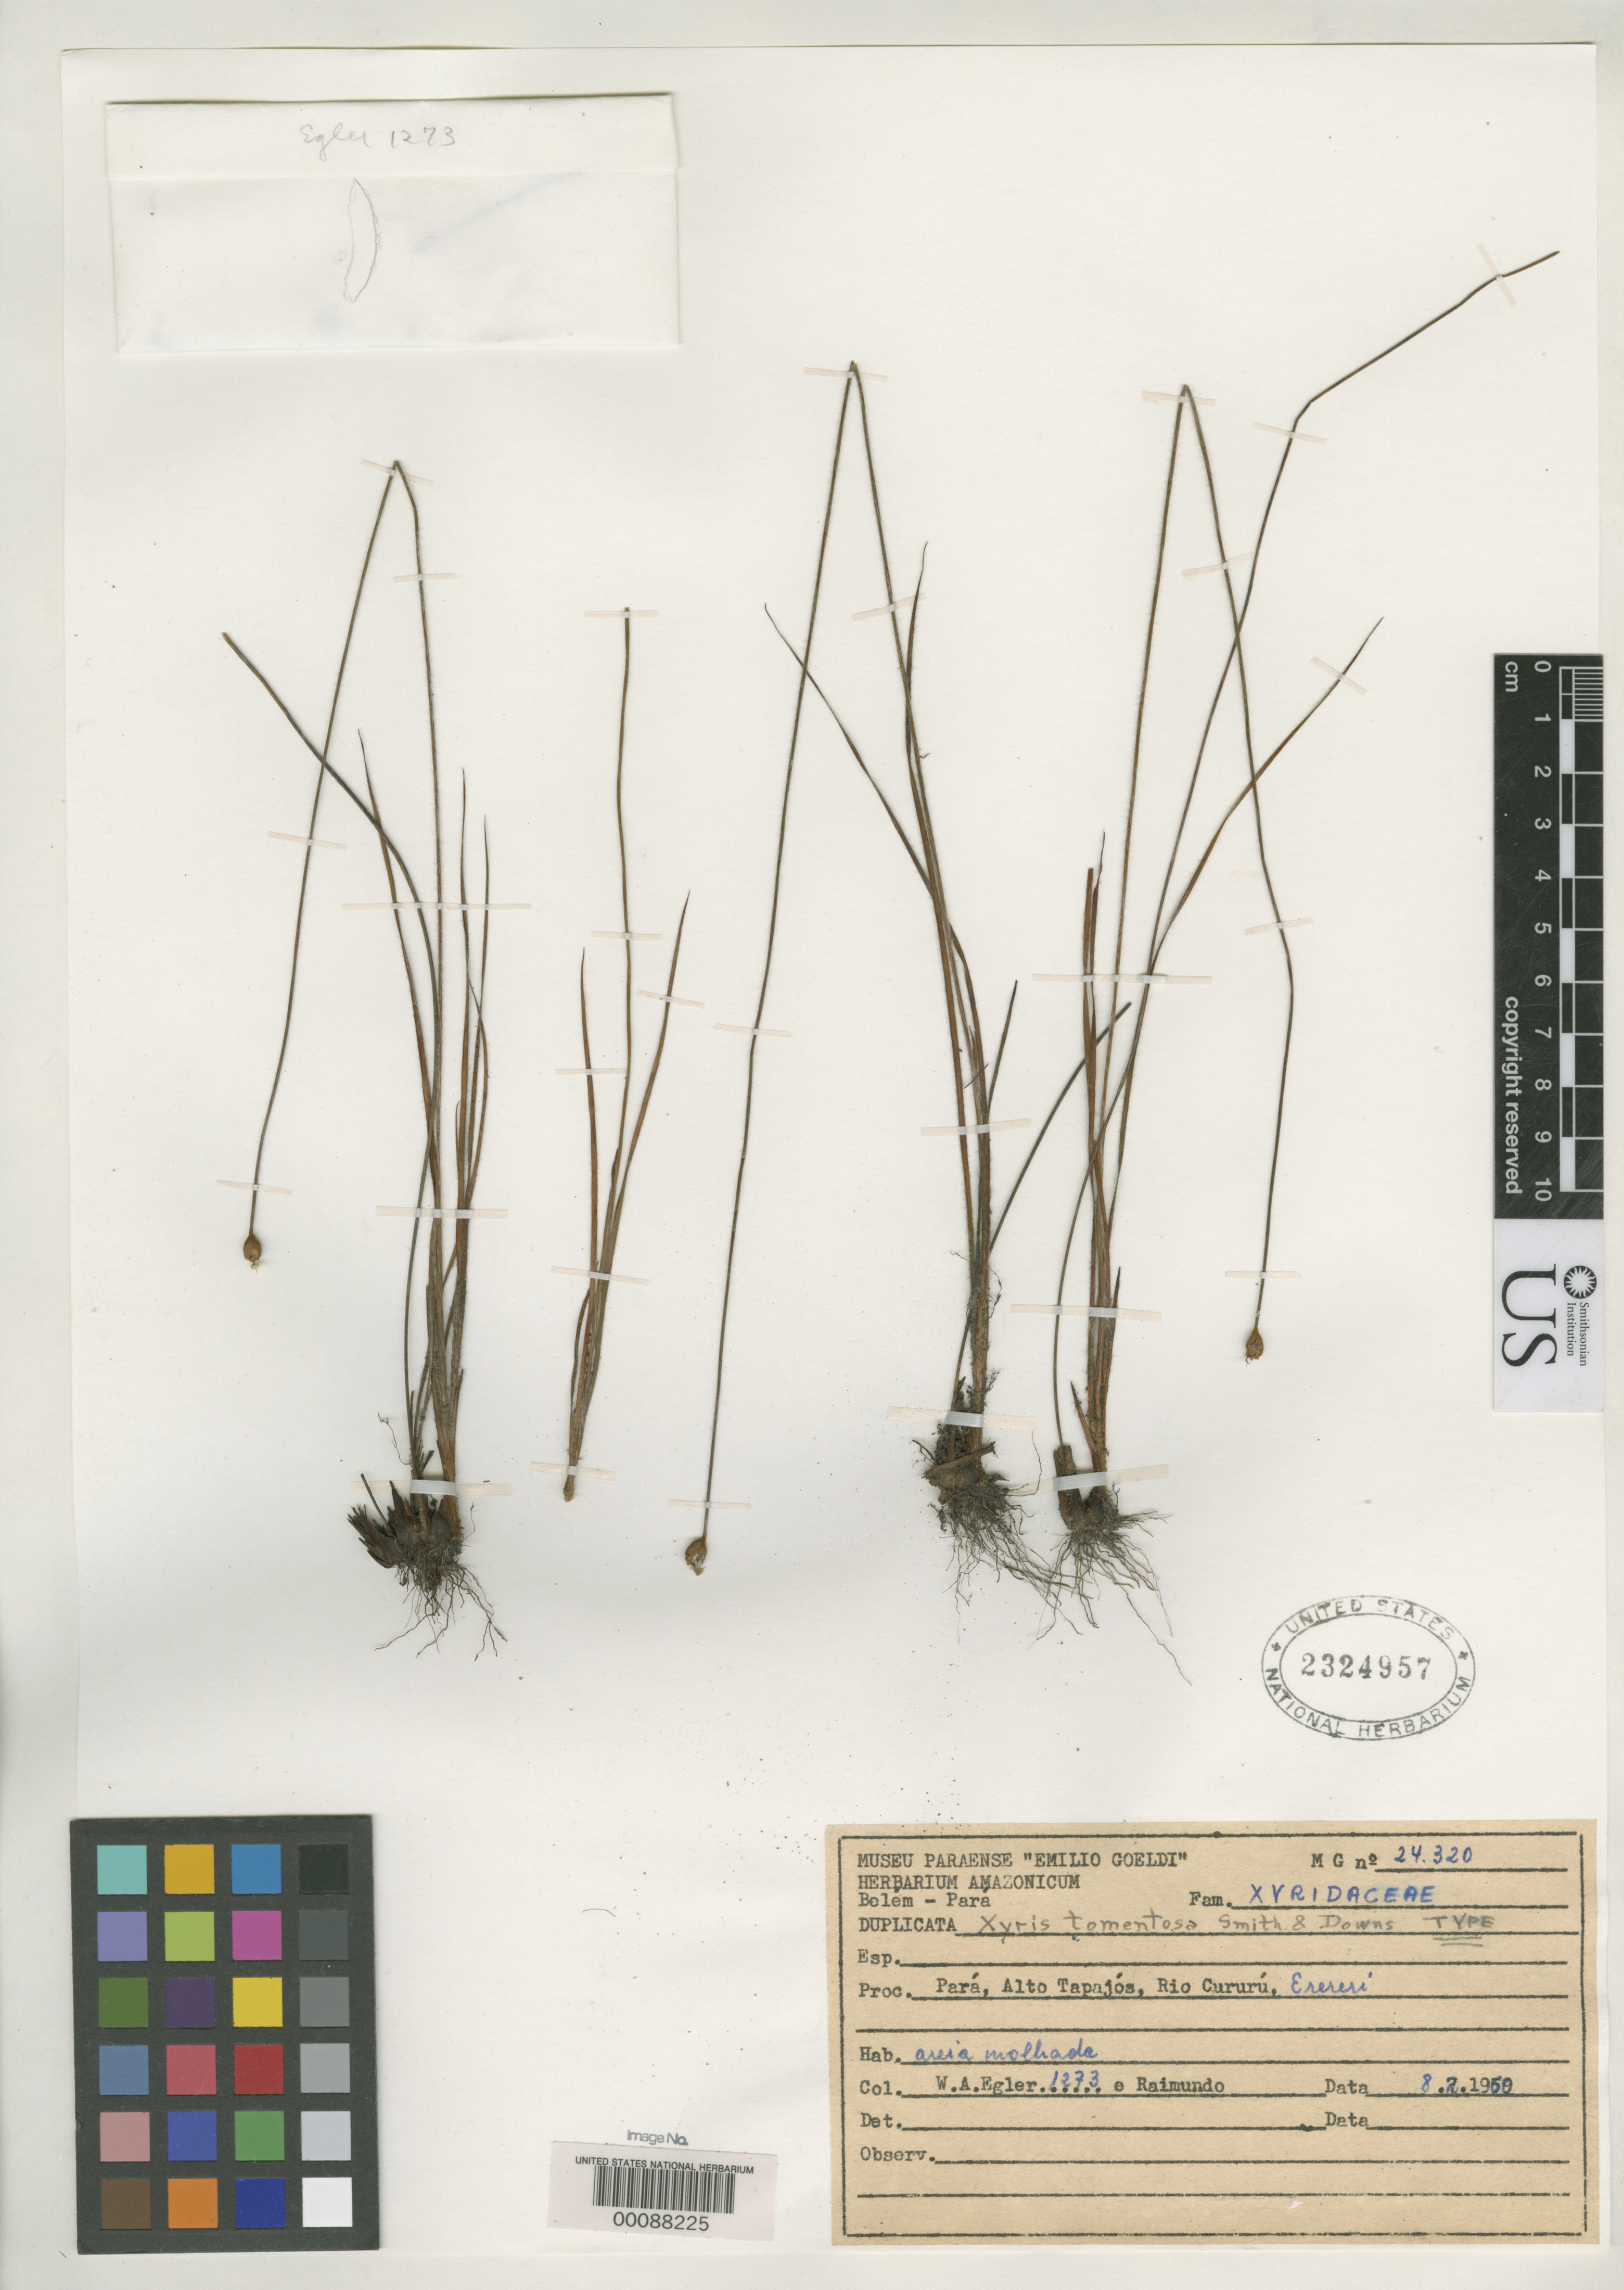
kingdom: Plantae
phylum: Tracheophyta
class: Liliopsida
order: Poales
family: Xyridaceae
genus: Xyris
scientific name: Xyris tomentosa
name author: L.B. Sm. & Downs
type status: Holotype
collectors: W. A. Egler & -. Raimundo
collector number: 1273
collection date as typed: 08 Feb 1960 or 02 Aug 1960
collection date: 1960-02-08 or 1960-08-02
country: Brazil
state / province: Pará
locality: Alta Tapajos, Rio Cururu, Erereri.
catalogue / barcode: US 2324957